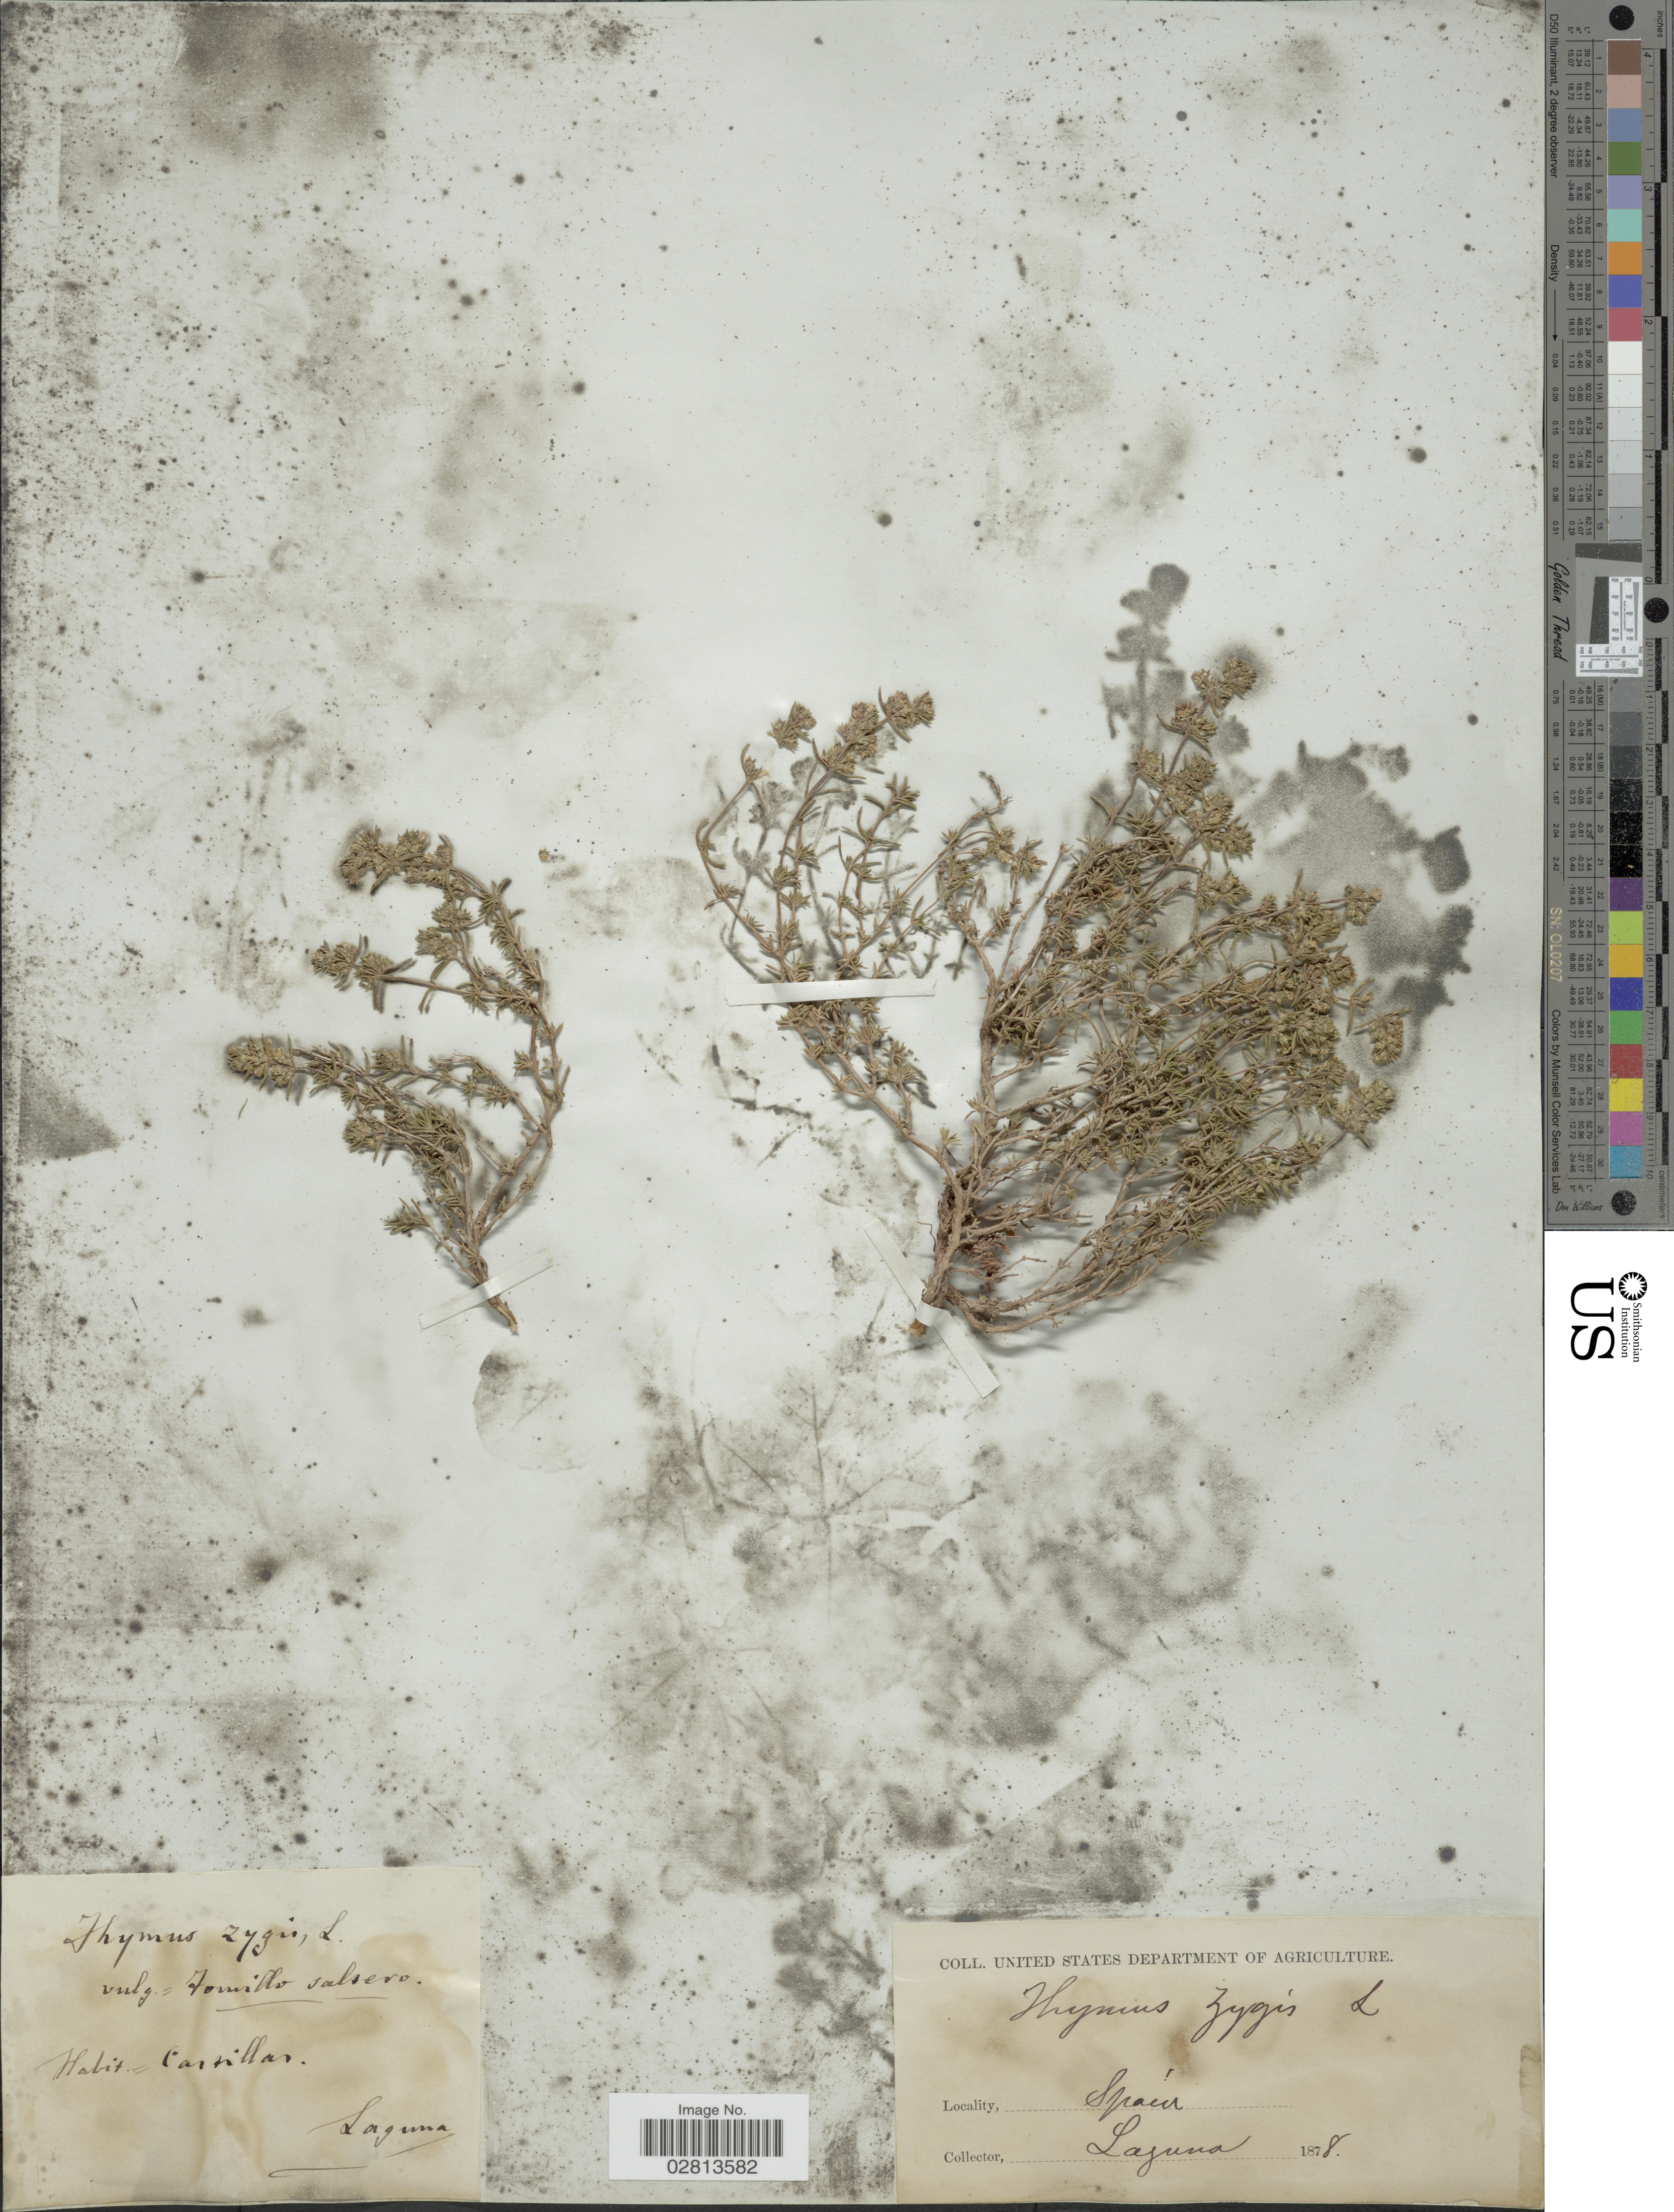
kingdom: Plantae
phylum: Tracheophyta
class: Magnoliopsida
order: Lamiales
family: Lamiaceae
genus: Thymus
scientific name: Thymus zygis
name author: L.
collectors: -. Laguna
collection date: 1878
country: Spain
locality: Castillar.